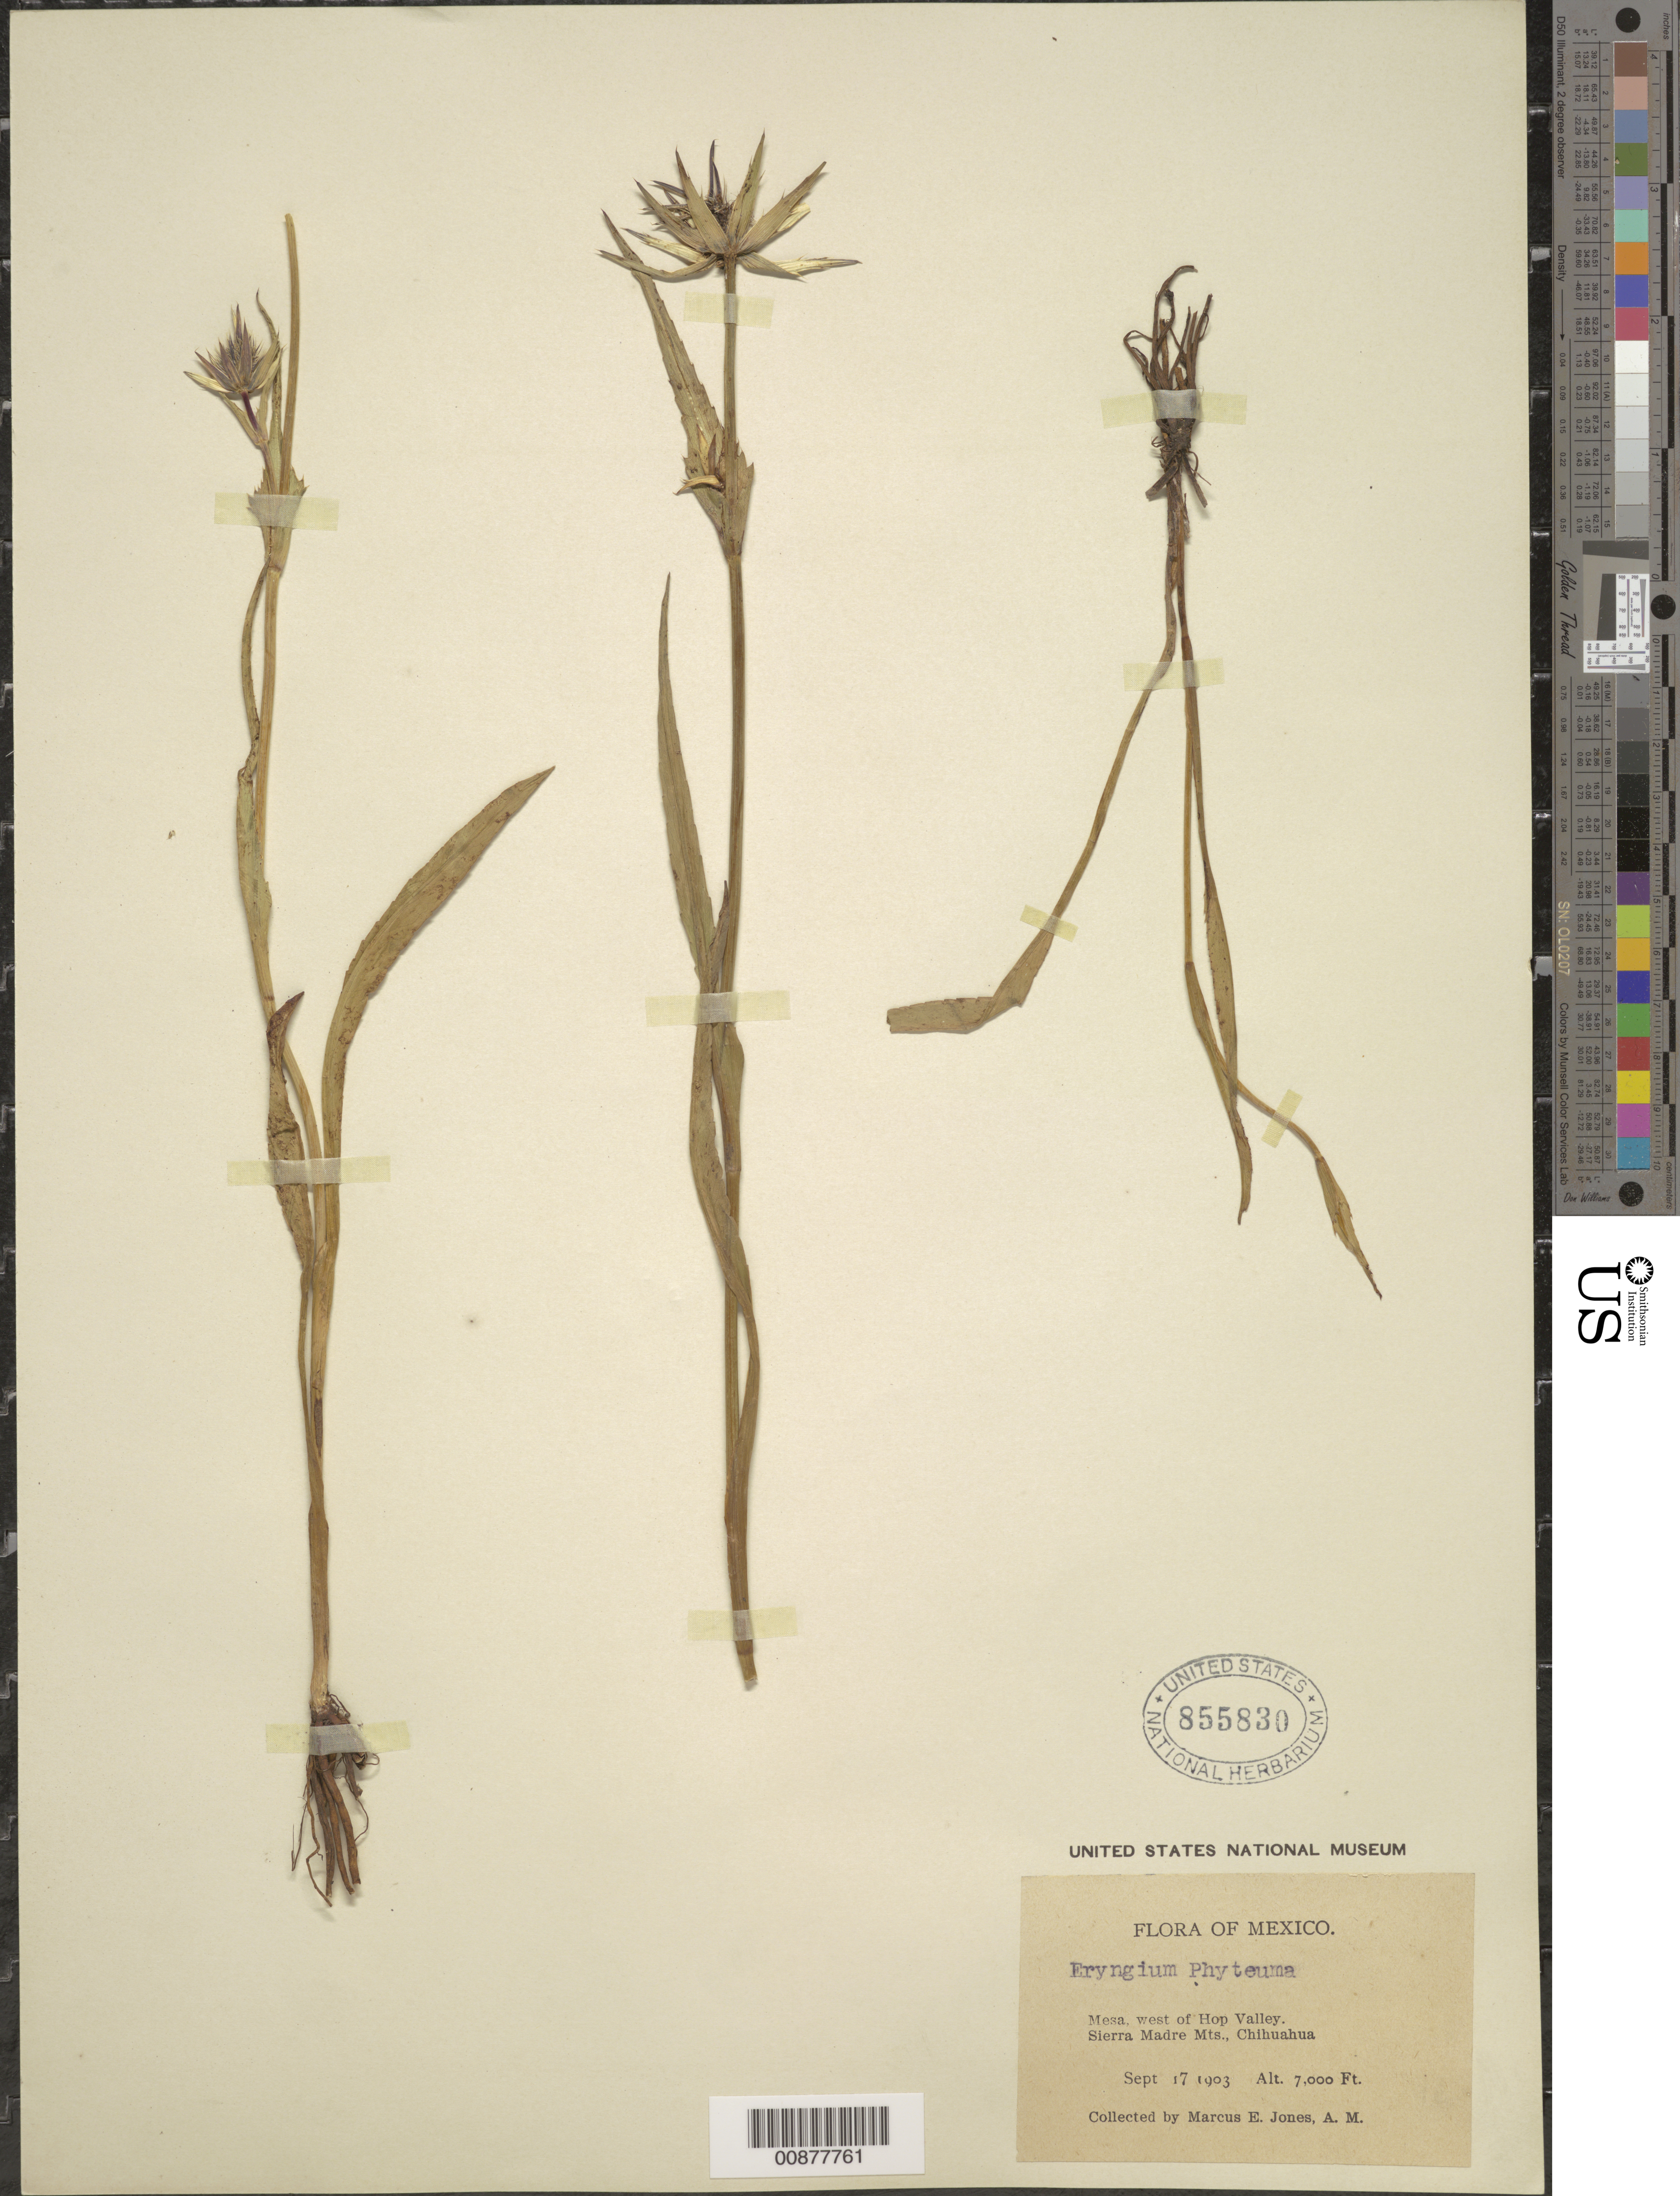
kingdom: Plantae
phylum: Tracheophyta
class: Magnoliopsida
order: Apiales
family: Apiaceae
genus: Eryngium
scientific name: Eryngium phyteumae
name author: F. Delaroche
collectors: M. E. Jones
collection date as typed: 17 Sep 1903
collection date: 1903-09-17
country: Mexico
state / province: Chihuahua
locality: Mesa, west of Hop Valley. Sierra Madre Mts., Chihuahua.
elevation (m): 2134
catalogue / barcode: US 855830